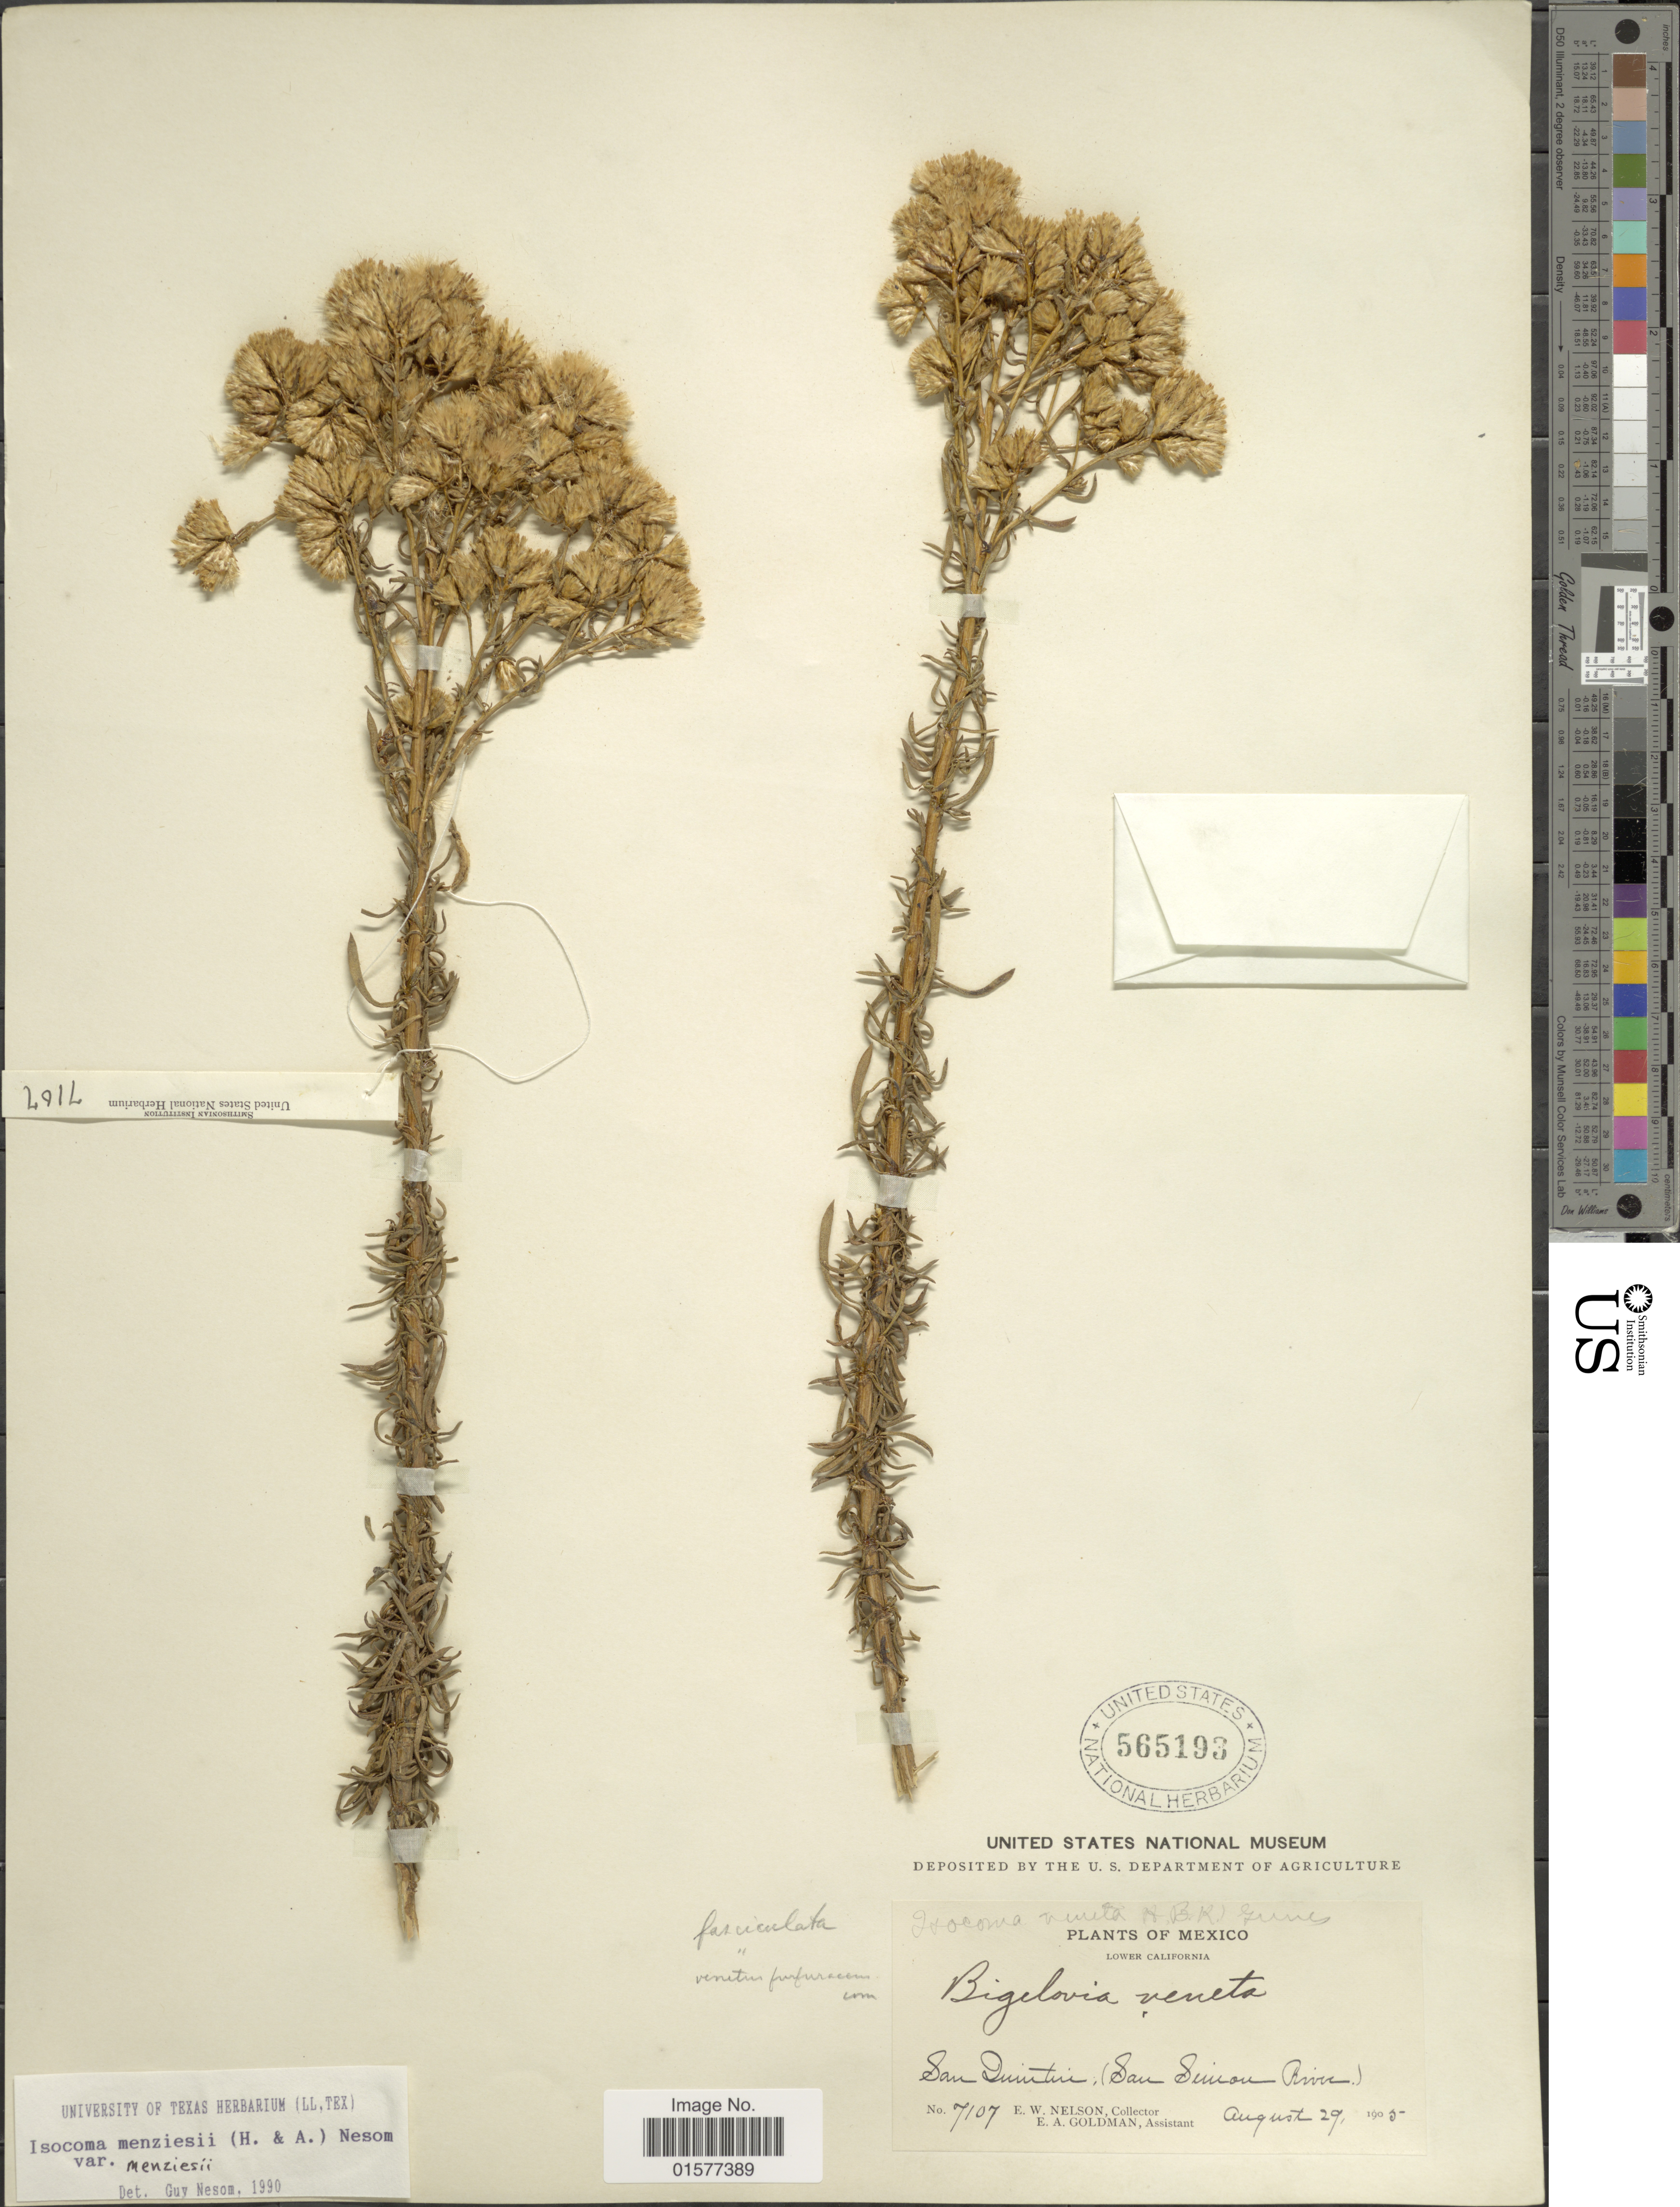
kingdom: Plantae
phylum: Tracheophyta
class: Magnoliopsida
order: Asterales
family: Asteraceae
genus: Isocoma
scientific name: Isocoma menziesii var. menziesii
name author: (Hook.) G.L. Nesom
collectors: E. W. Nelson & E. A. Goldman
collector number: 7107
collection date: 1905-08-29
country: Mexico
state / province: Baja California Norte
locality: Lower California, San Quintin, (San Semiou River)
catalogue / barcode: US 565193